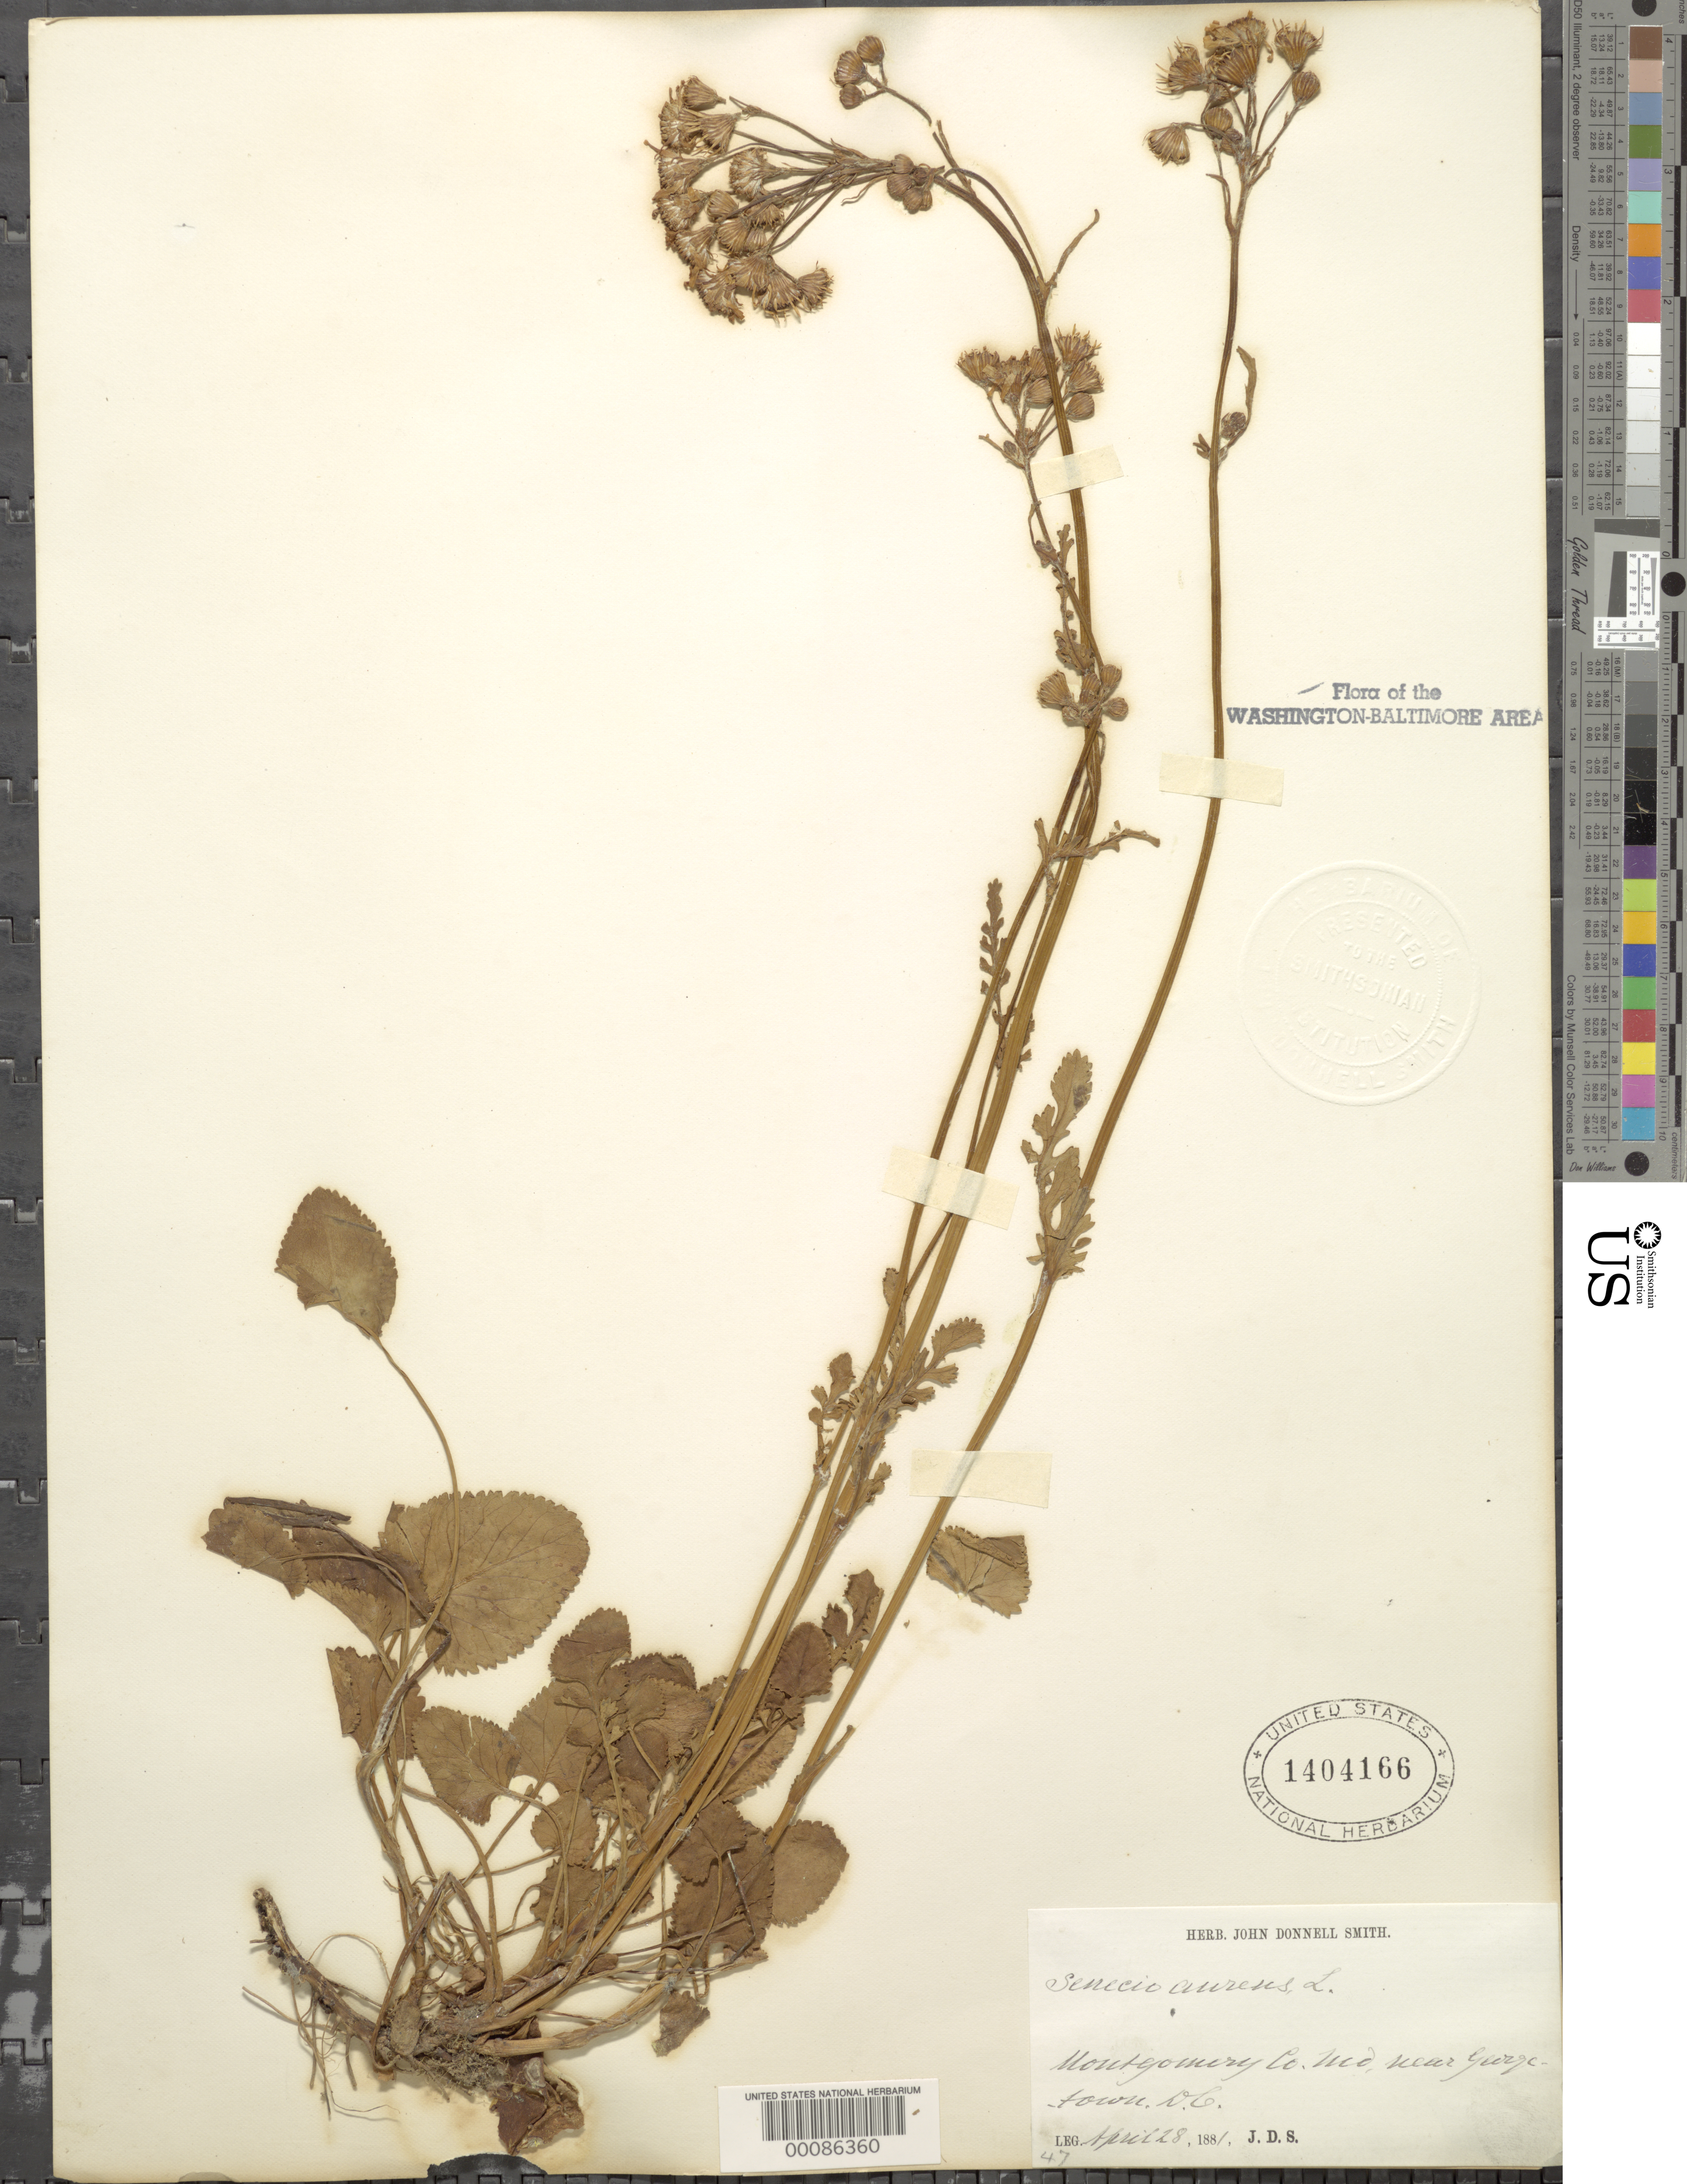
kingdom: Plantae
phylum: Tracheophyta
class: Magnoliopsida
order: Asterales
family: Asteraceae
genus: Packera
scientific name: Packera aurea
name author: (L.) Á. Löve & D. Löve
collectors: J. Donnell Smith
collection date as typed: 28 Apr 1881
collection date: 1881-04-28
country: United States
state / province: Maryland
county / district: Montgomery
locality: Near Georgetown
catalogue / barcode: US 1404166